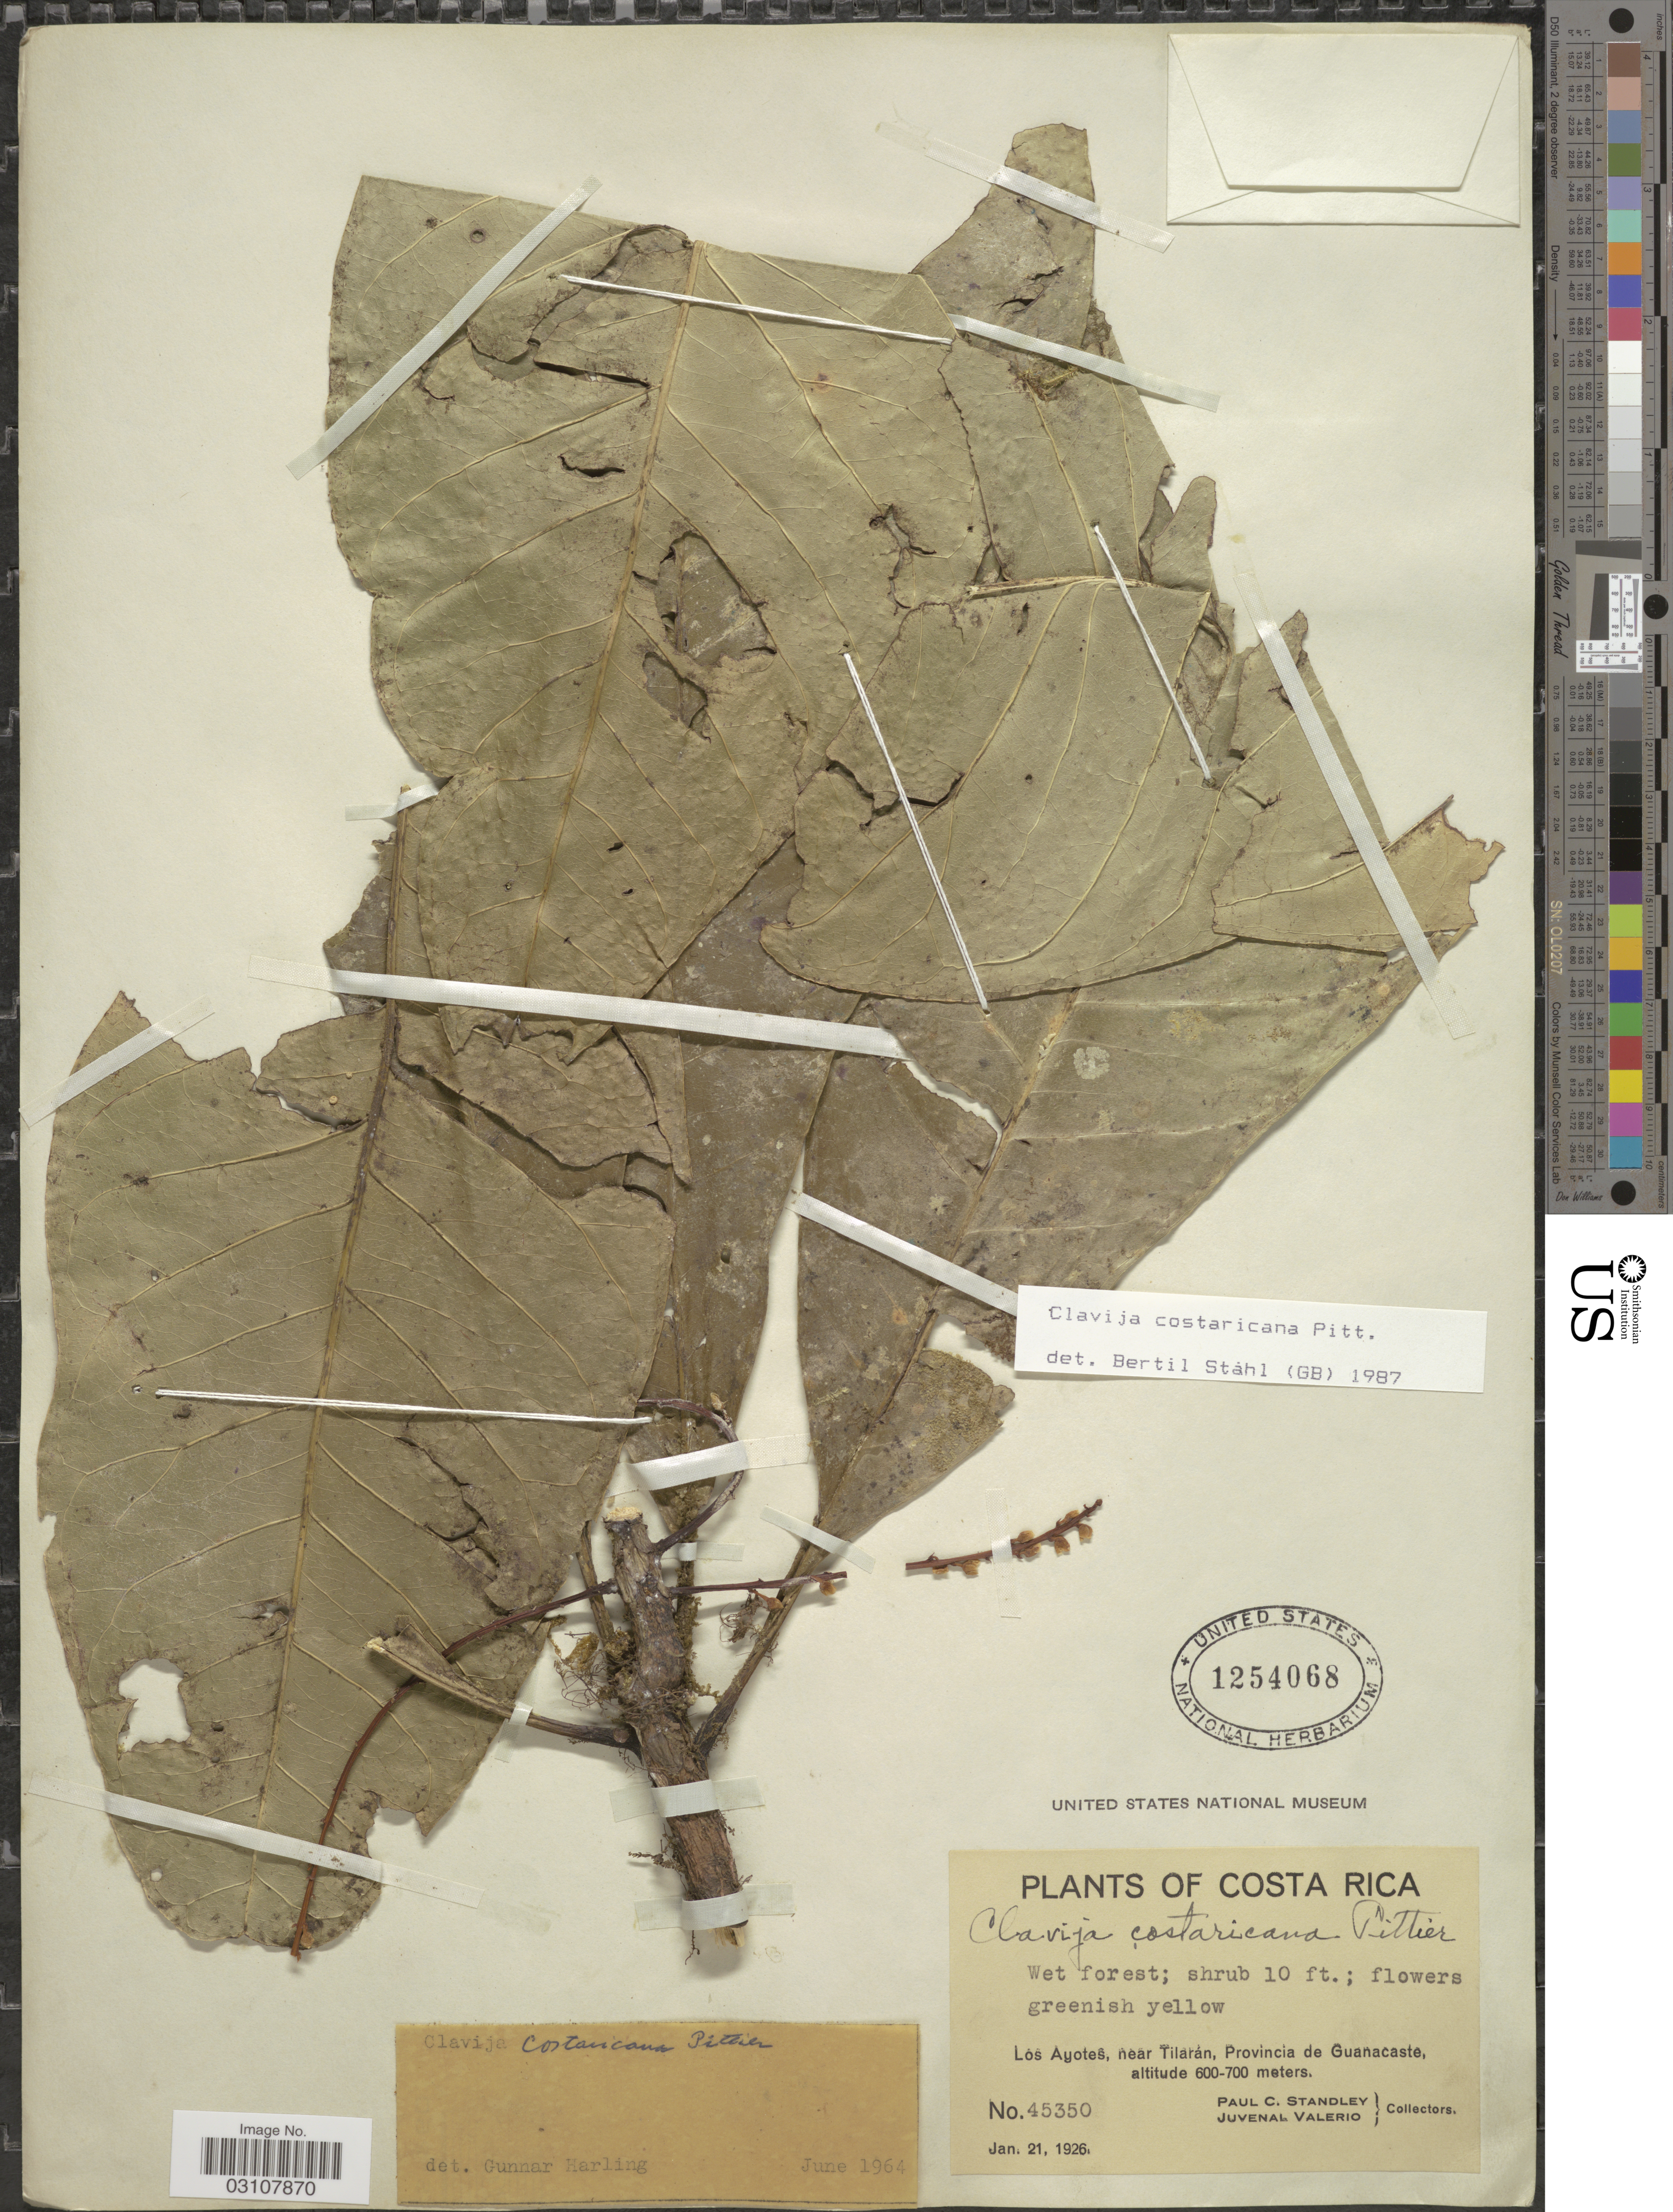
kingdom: Plantae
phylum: Tracheophyta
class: Magnoliopsida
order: Ericales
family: Primulaceae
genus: Clavija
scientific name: Clavija costaricana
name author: Pittier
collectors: P. C. Standley & J. Valerio R.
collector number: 45350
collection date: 1926-01-21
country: Costa Rica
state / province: Guanacaste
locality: Los Ayotes, near Tilarán.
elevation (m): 600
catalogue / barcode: US 1254068